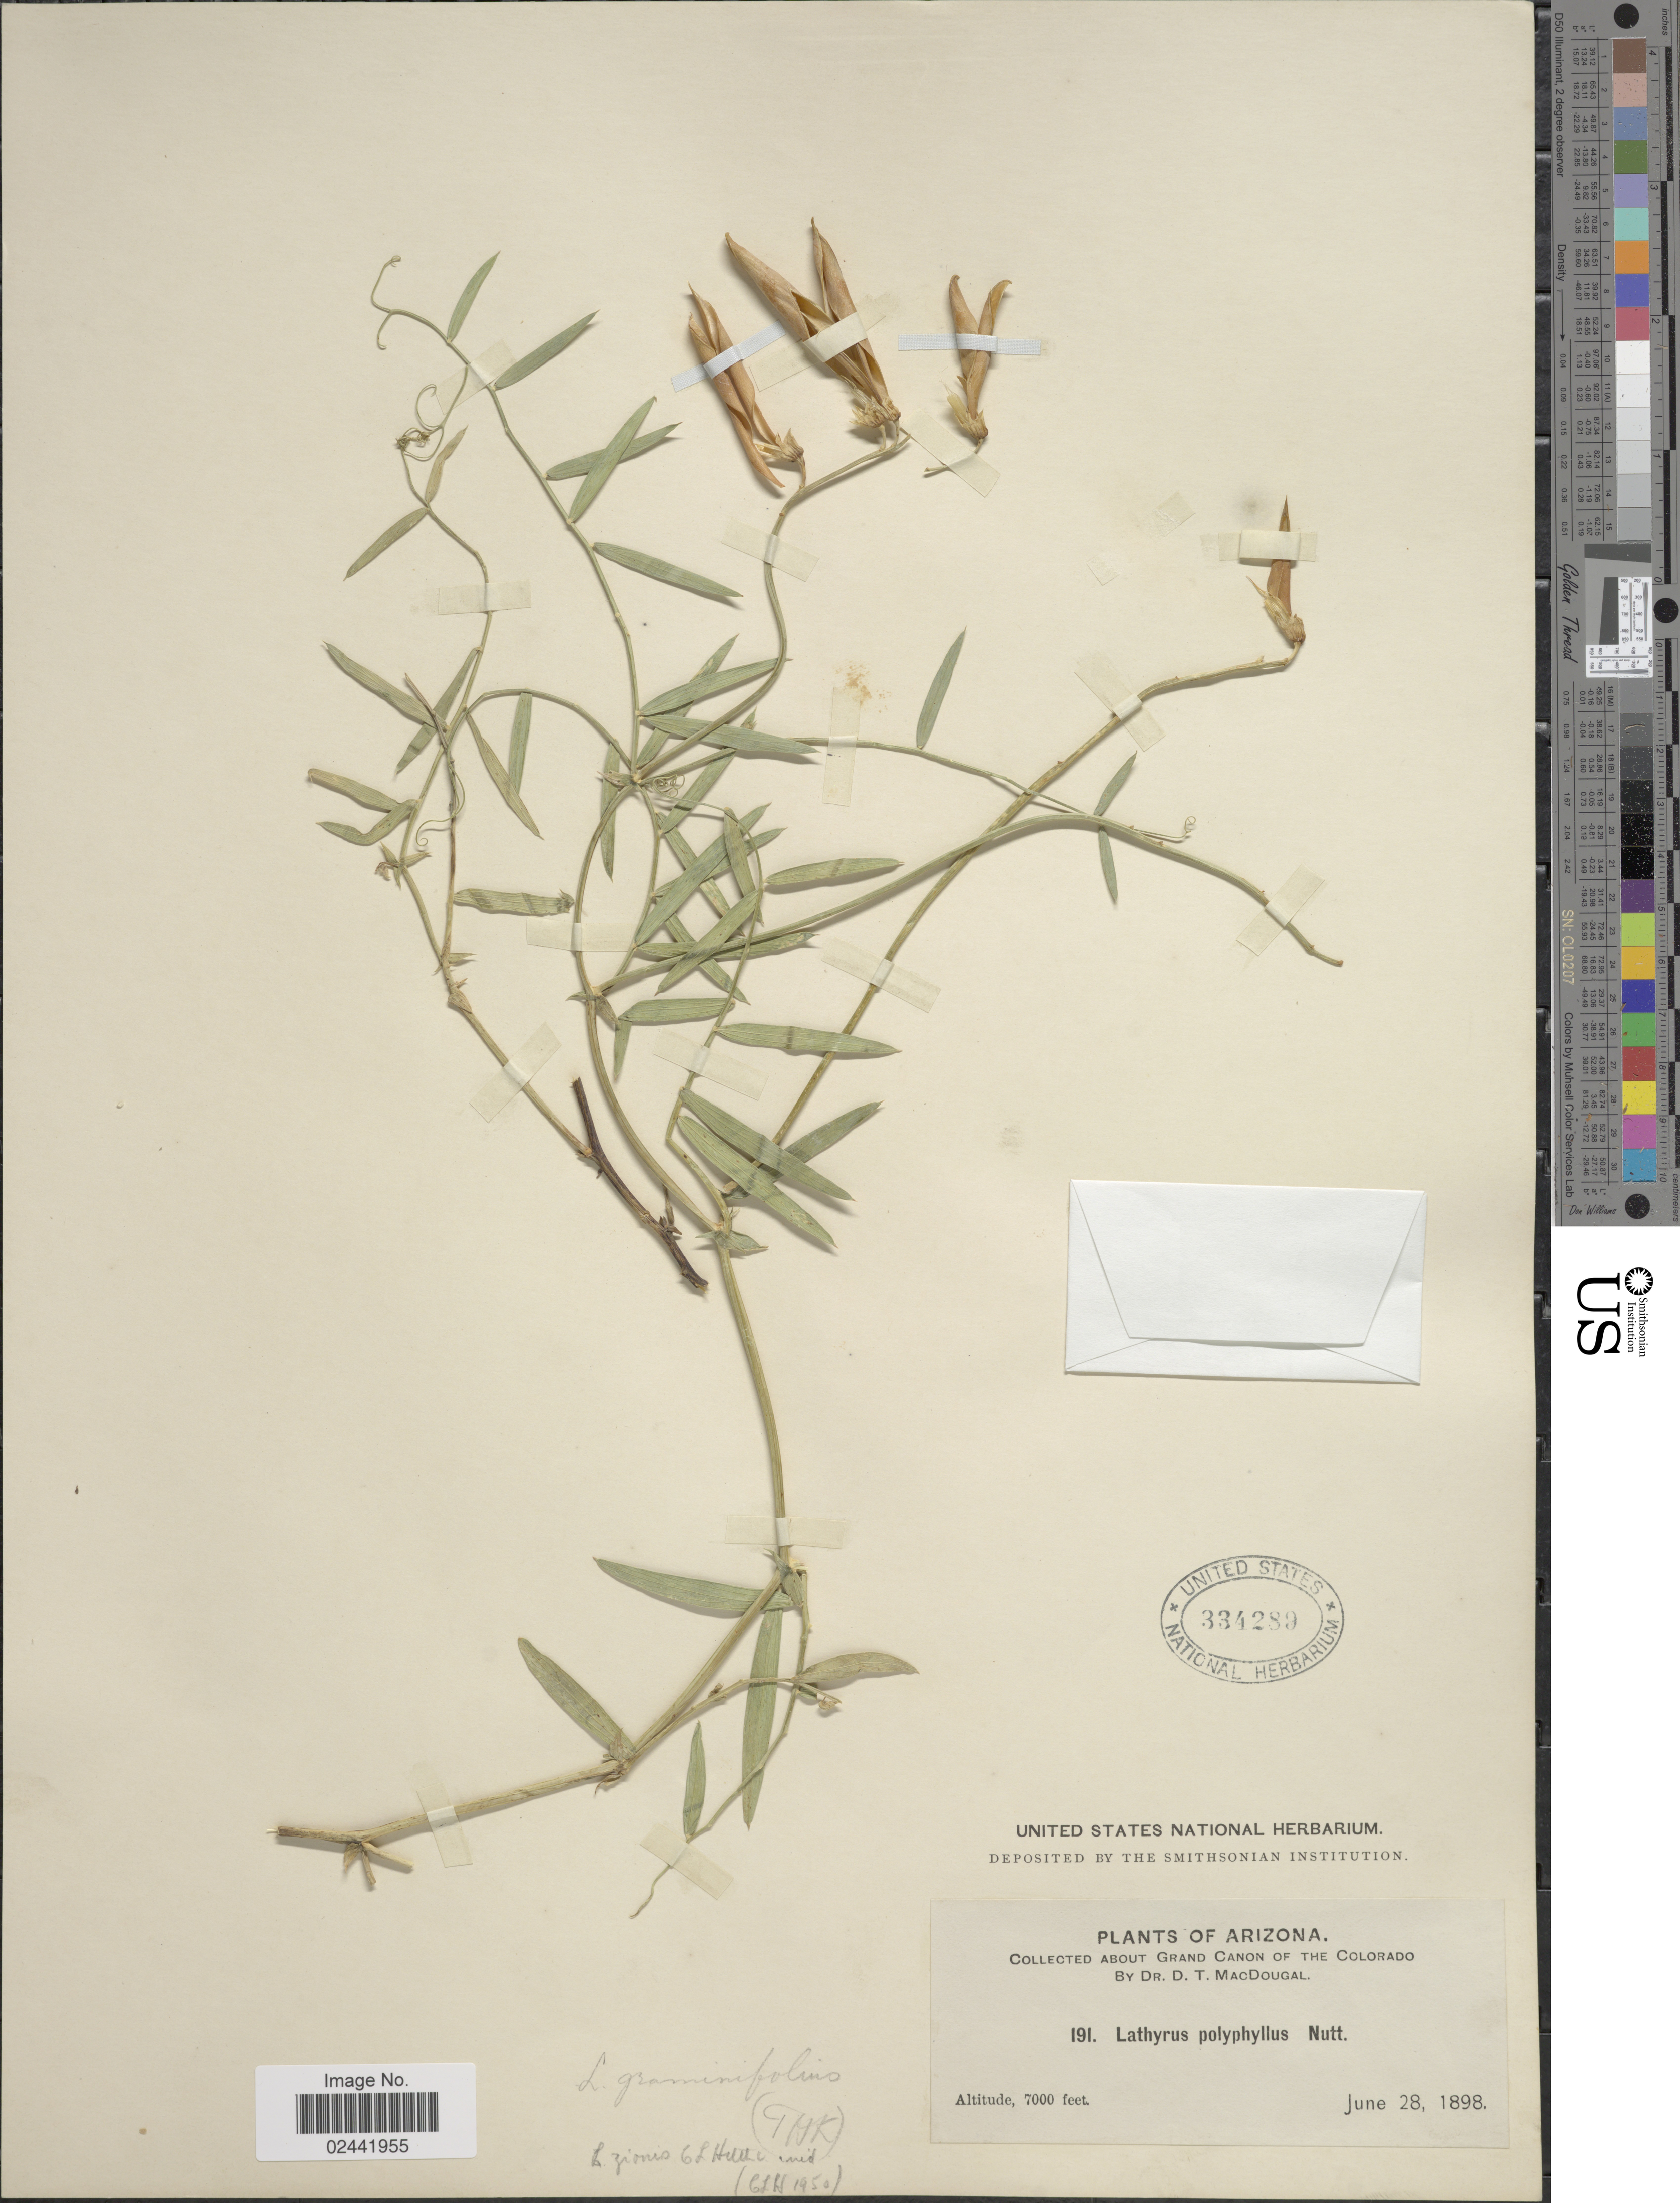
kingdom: Plantae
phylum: Tracheophyta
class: Magnoliopsida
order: Fabales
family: Fabaceae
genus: Lathyrus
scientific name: Lathyrus zionis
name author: C.L. Hitchc.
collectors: D. T. MacDougal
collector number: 191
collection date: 1898-06-28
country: United States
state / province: Arizona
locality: Grand Canon of the Colorado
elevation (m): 2134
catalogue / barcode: US 334289